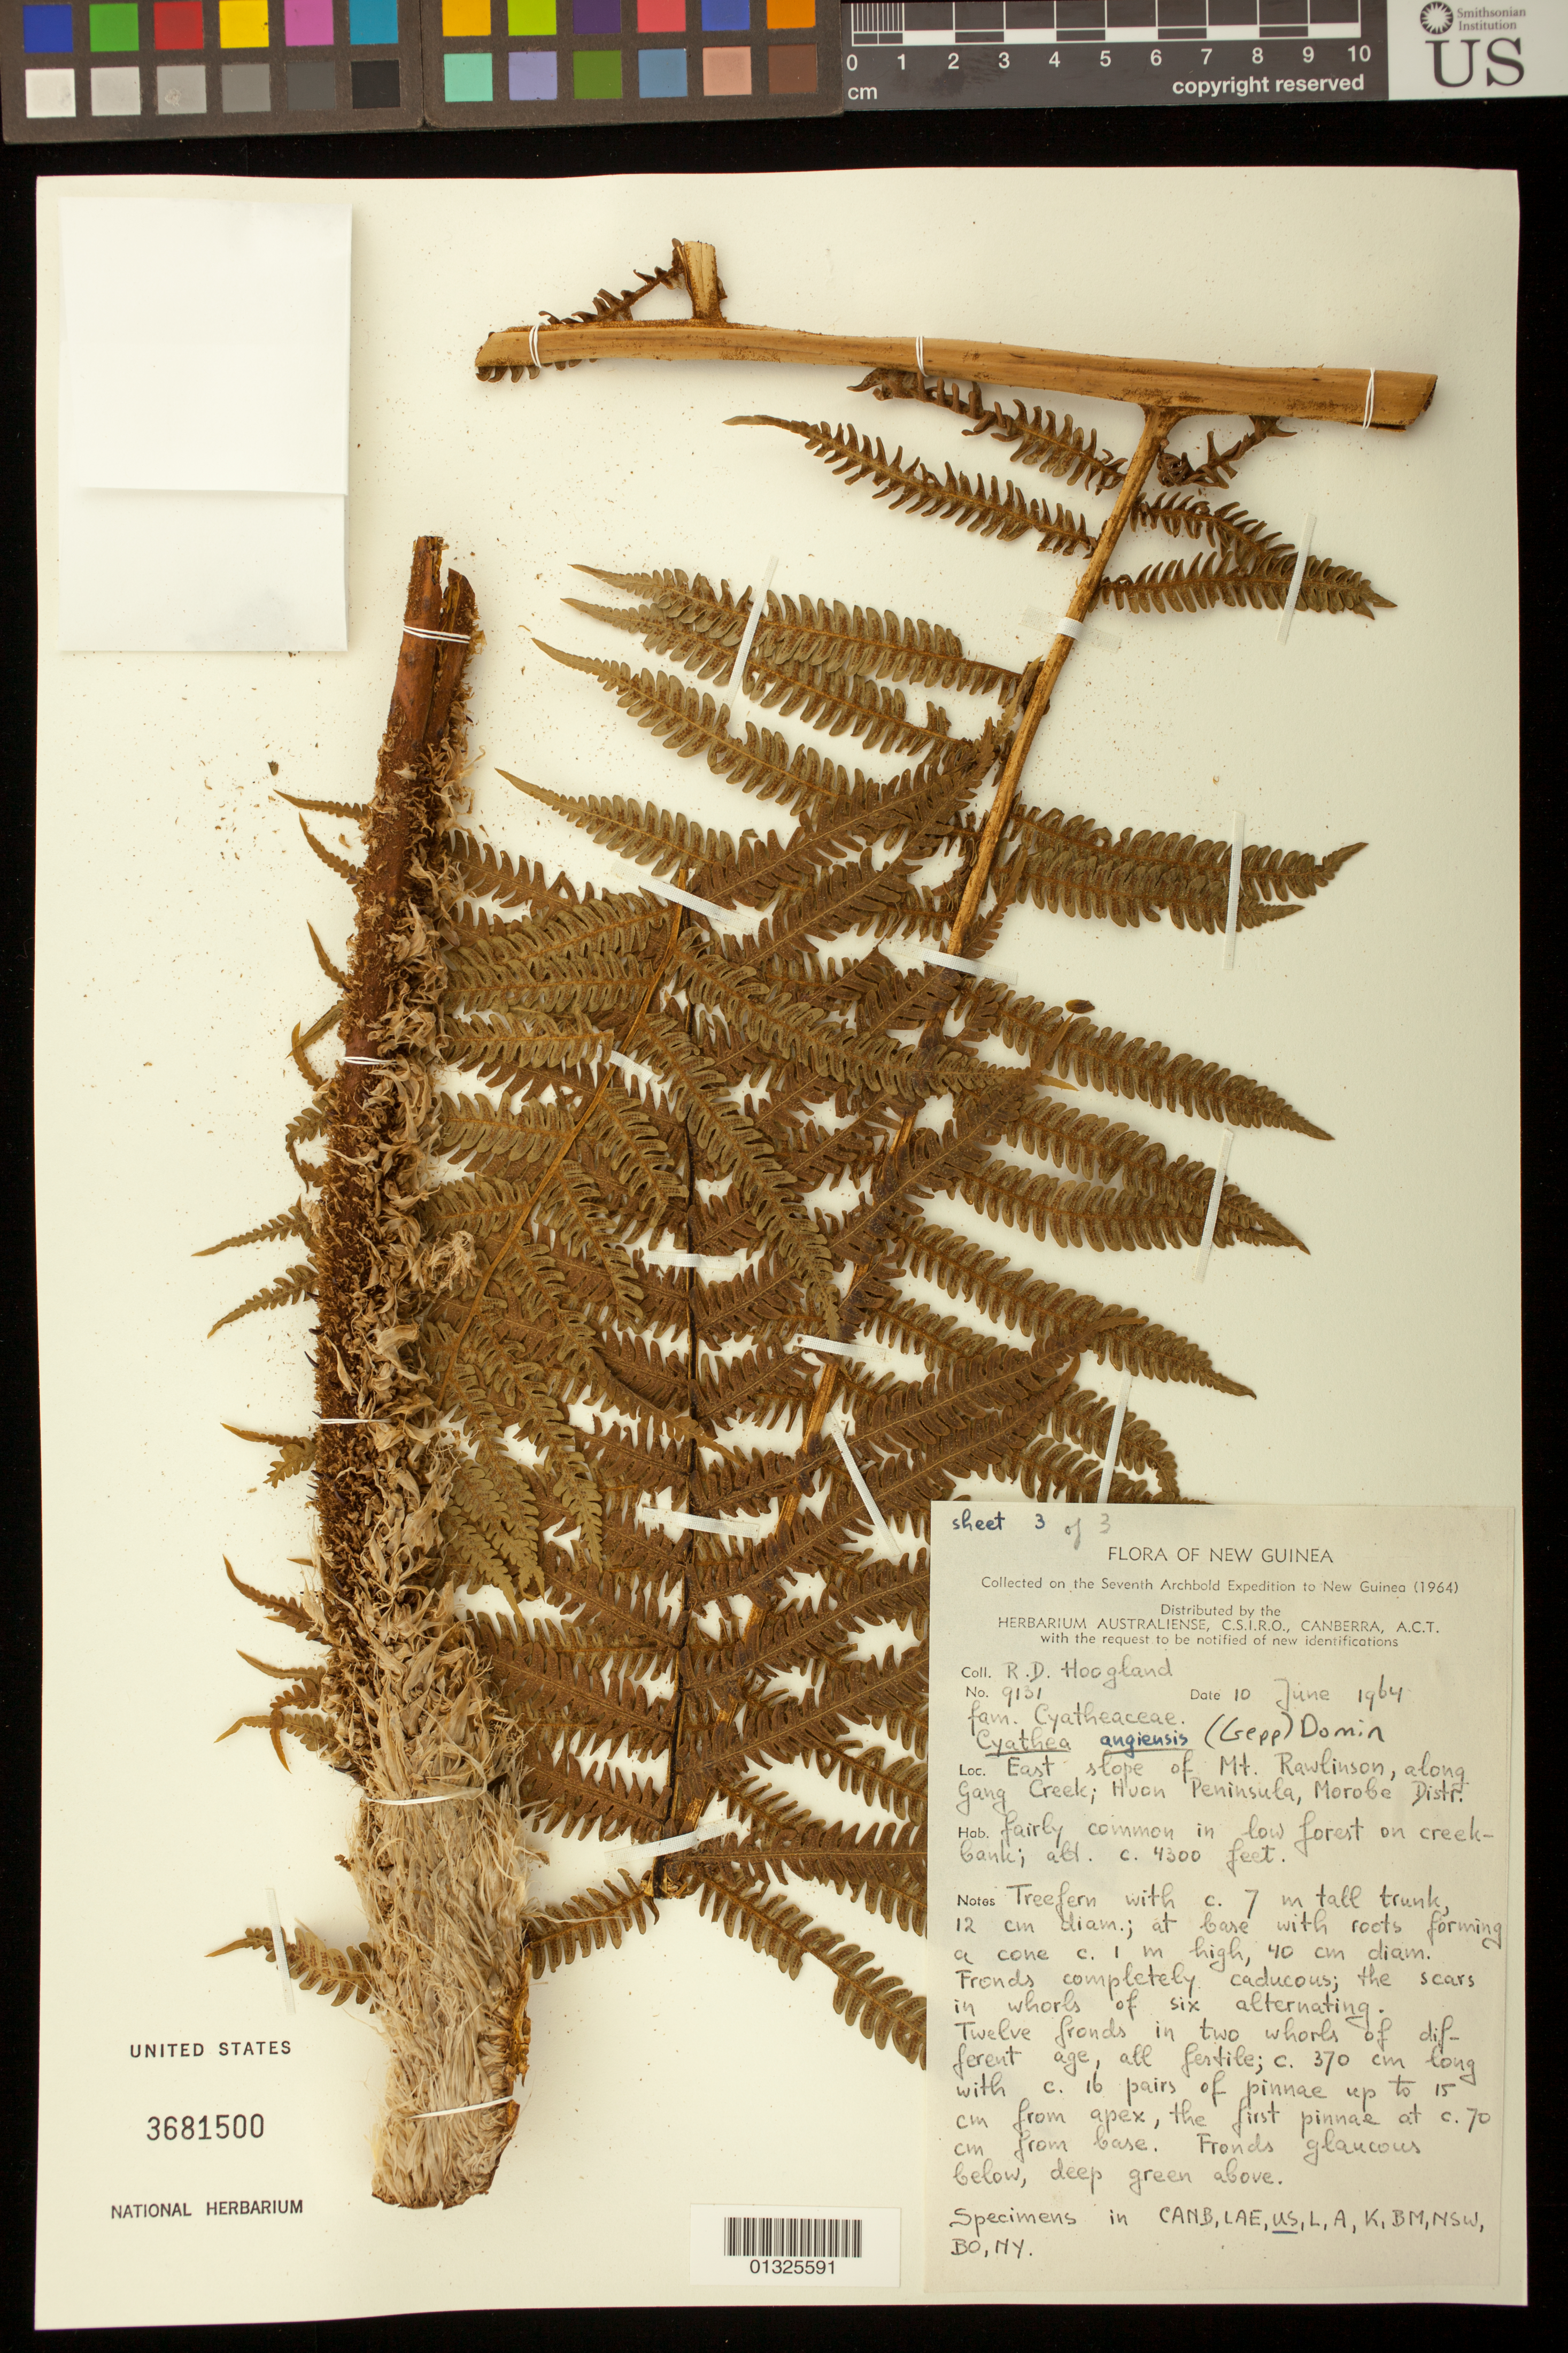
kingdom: Plantae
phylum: Tracheophyta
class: Polypodiopsida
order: Cyatheales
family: Cyatheaceae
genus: Cyathea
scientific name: Cyathea angiensis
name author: (A. Gepp) Domin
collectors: R. D. Hoogland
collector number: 9131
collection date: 1964-06-10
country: Papua New Guinea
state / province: Morobe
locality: East slope of Mt. Rawlinson, along Gang Creek, Huon Peninsula, Morobe District.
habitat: in low forest on creek bank.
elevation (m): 1311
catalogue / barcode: US 3681500